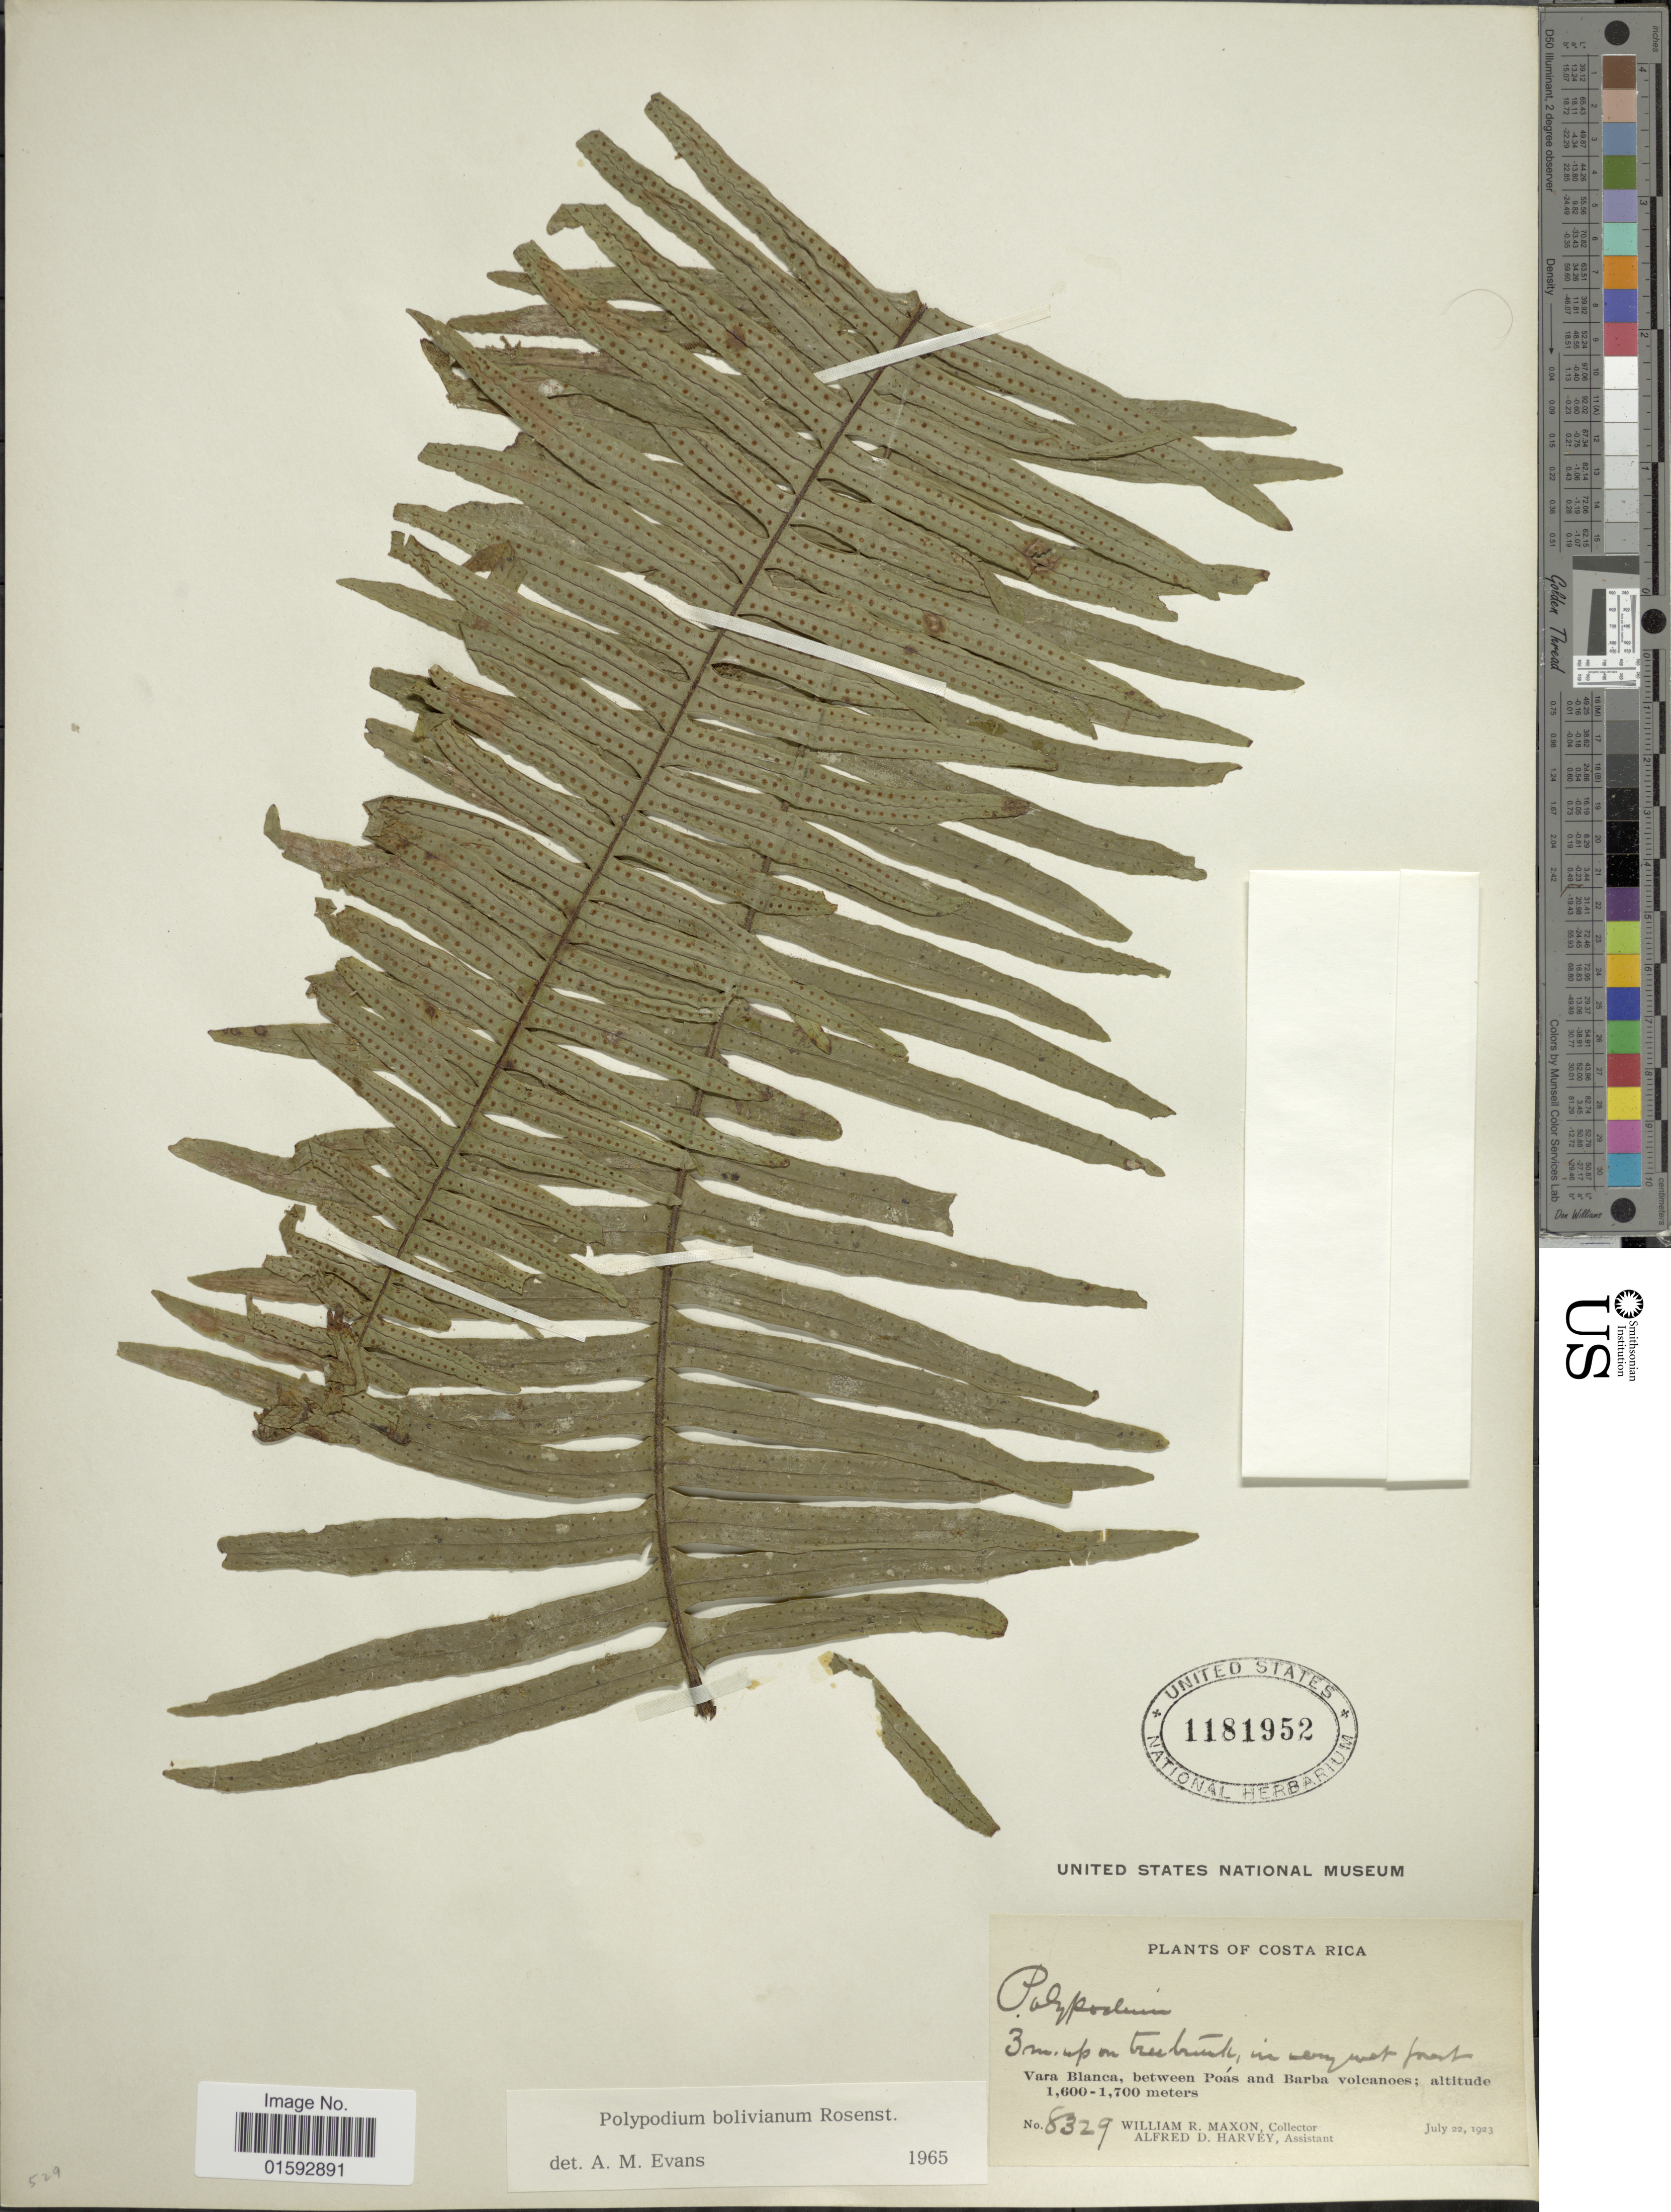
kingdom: Plantae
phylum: Tracheophyta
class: Polypodiopsida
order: Polypodiales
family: Polypodiaceae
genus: Pecluma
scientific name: Pecluma divaricata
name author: (E. Fourn.) Mickel & Beitel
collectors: W. R. Maxon & A. D. Harvey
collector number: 8329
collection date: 1923-07-22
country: Costa Rica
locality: Vara Blanca, between Poas and Barba volcanoes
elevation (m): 1600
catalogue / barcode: US 1181952